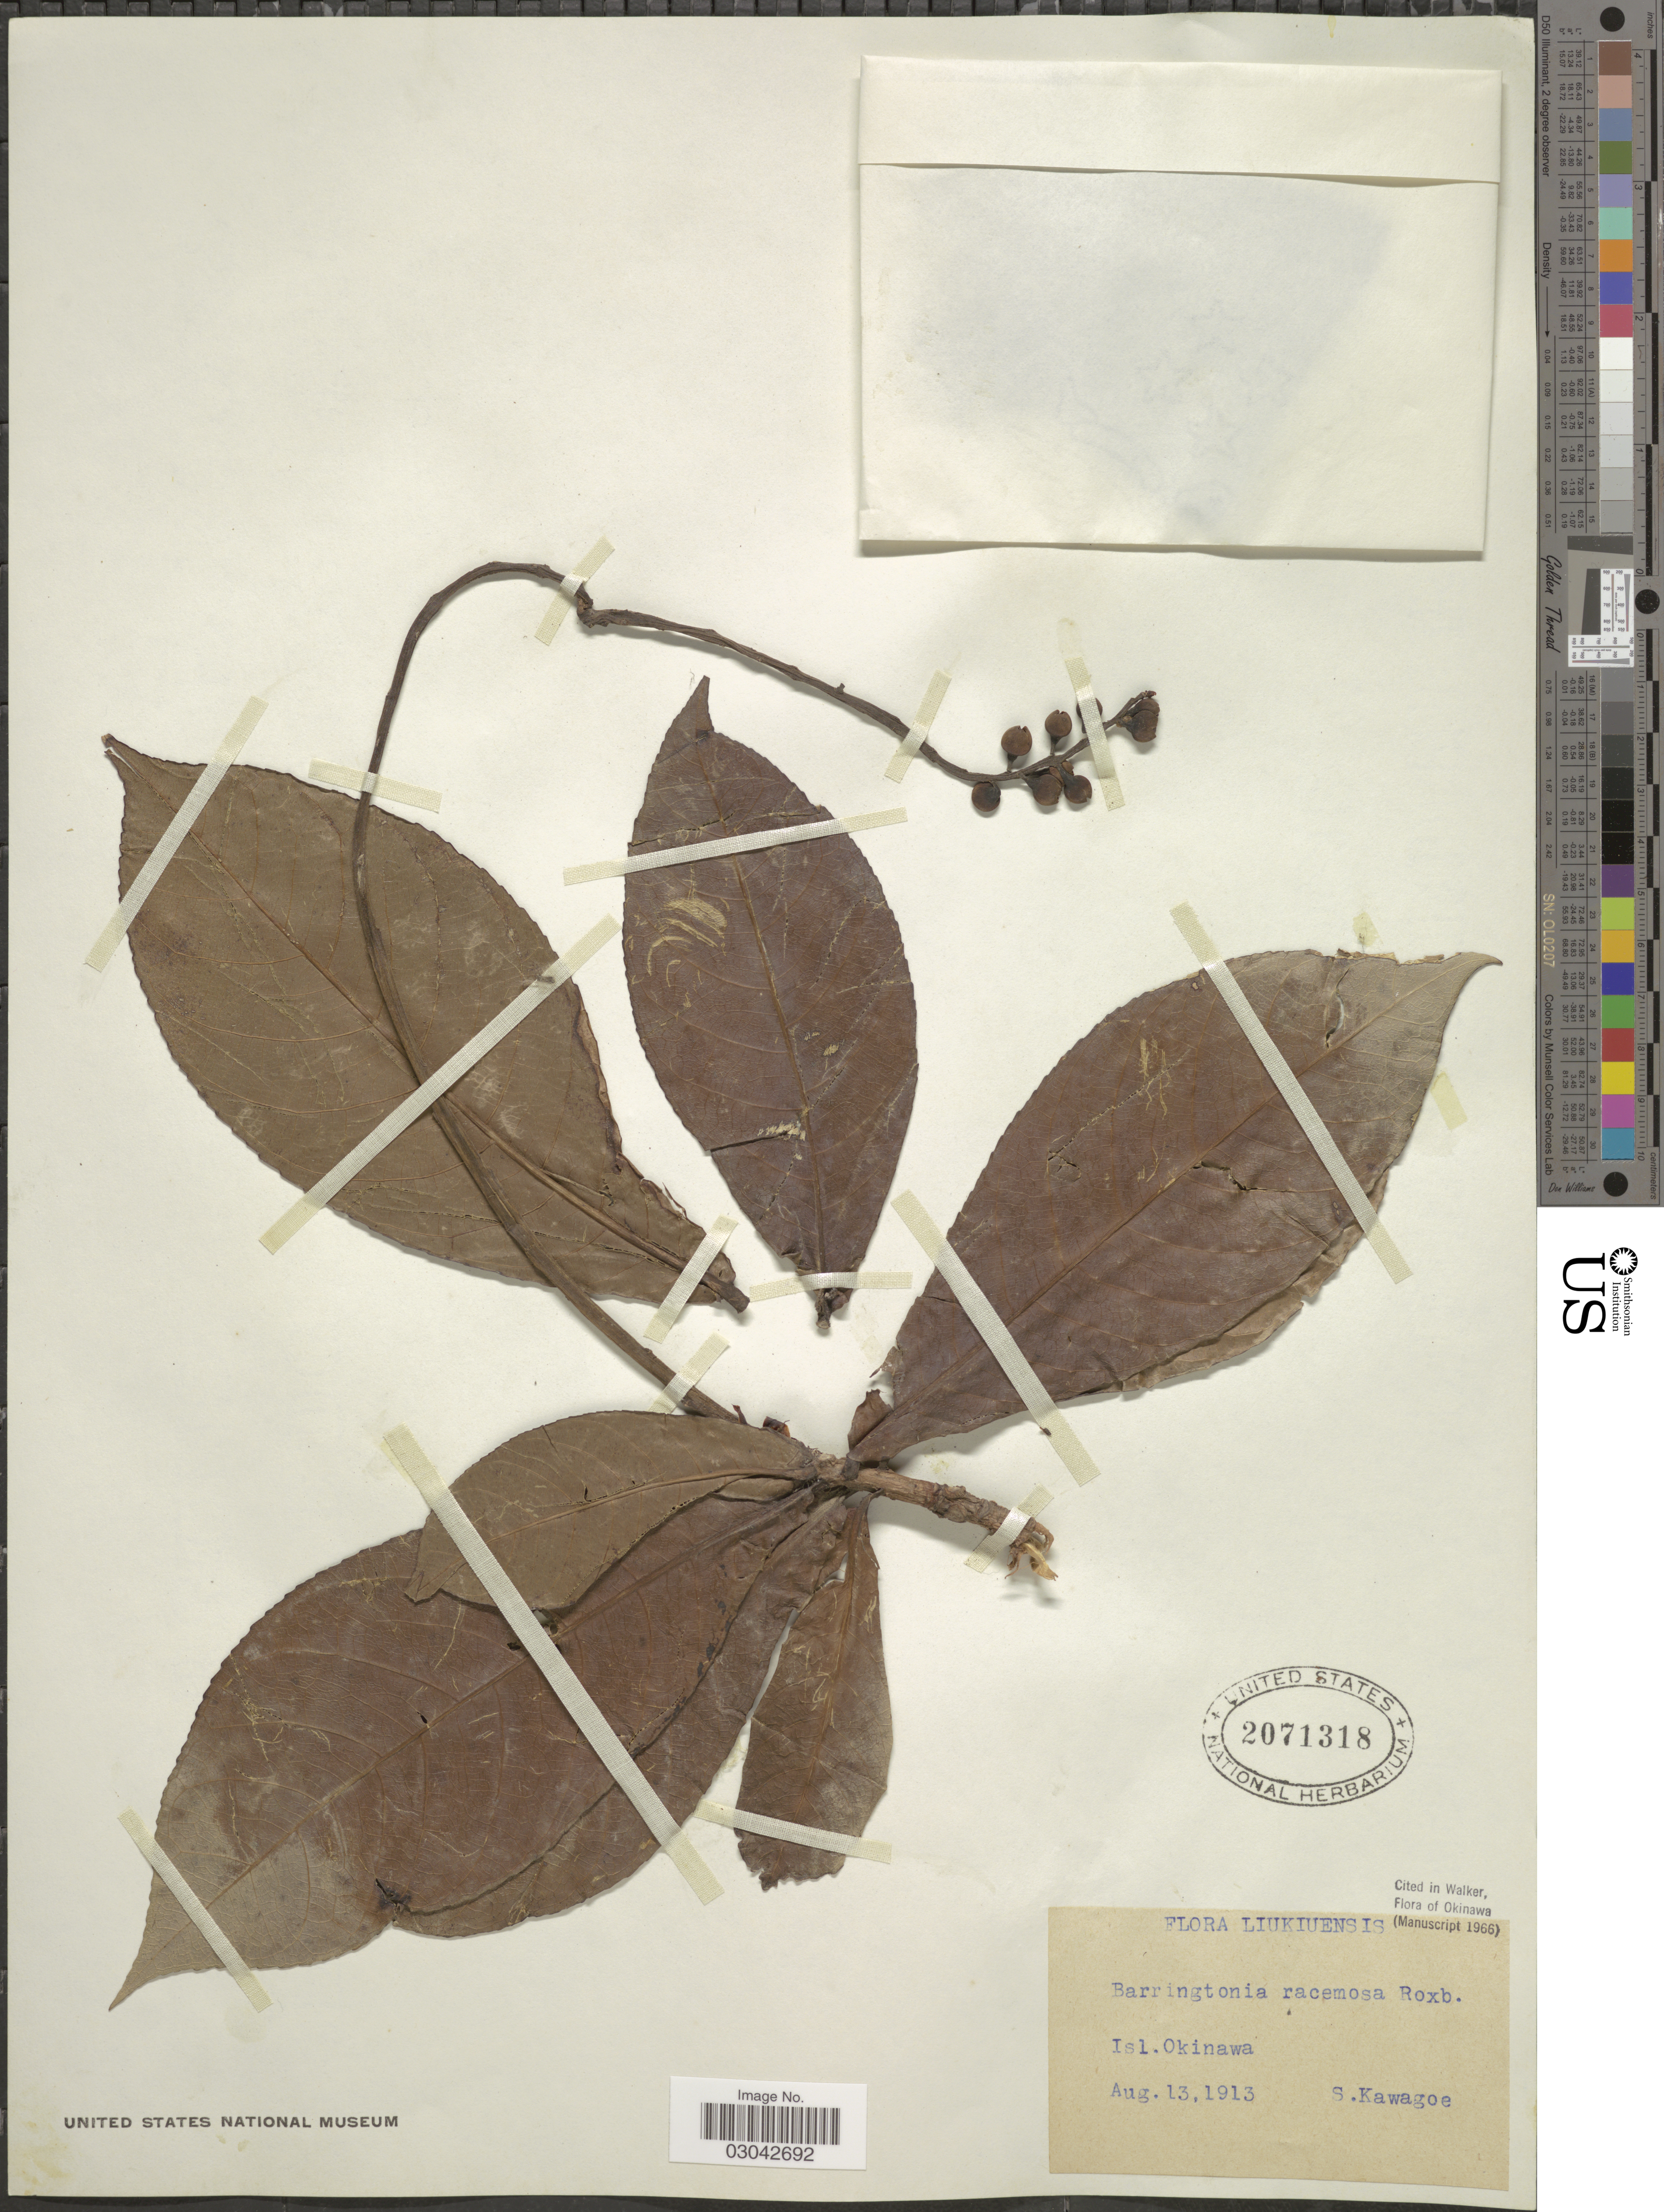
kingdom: Plantae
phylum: Tracheophyta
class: Magnoliopsida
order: Ericales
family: Lecythidaceae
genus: Barringtonia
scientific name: Barringtonia racemosa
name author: (L.) Spreng.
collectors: S. Kawagoe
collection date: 1913-08-13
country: Japan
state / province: Okinawa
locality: Isl. Okinawa. Liukiuensis.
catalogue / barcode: US 2071318